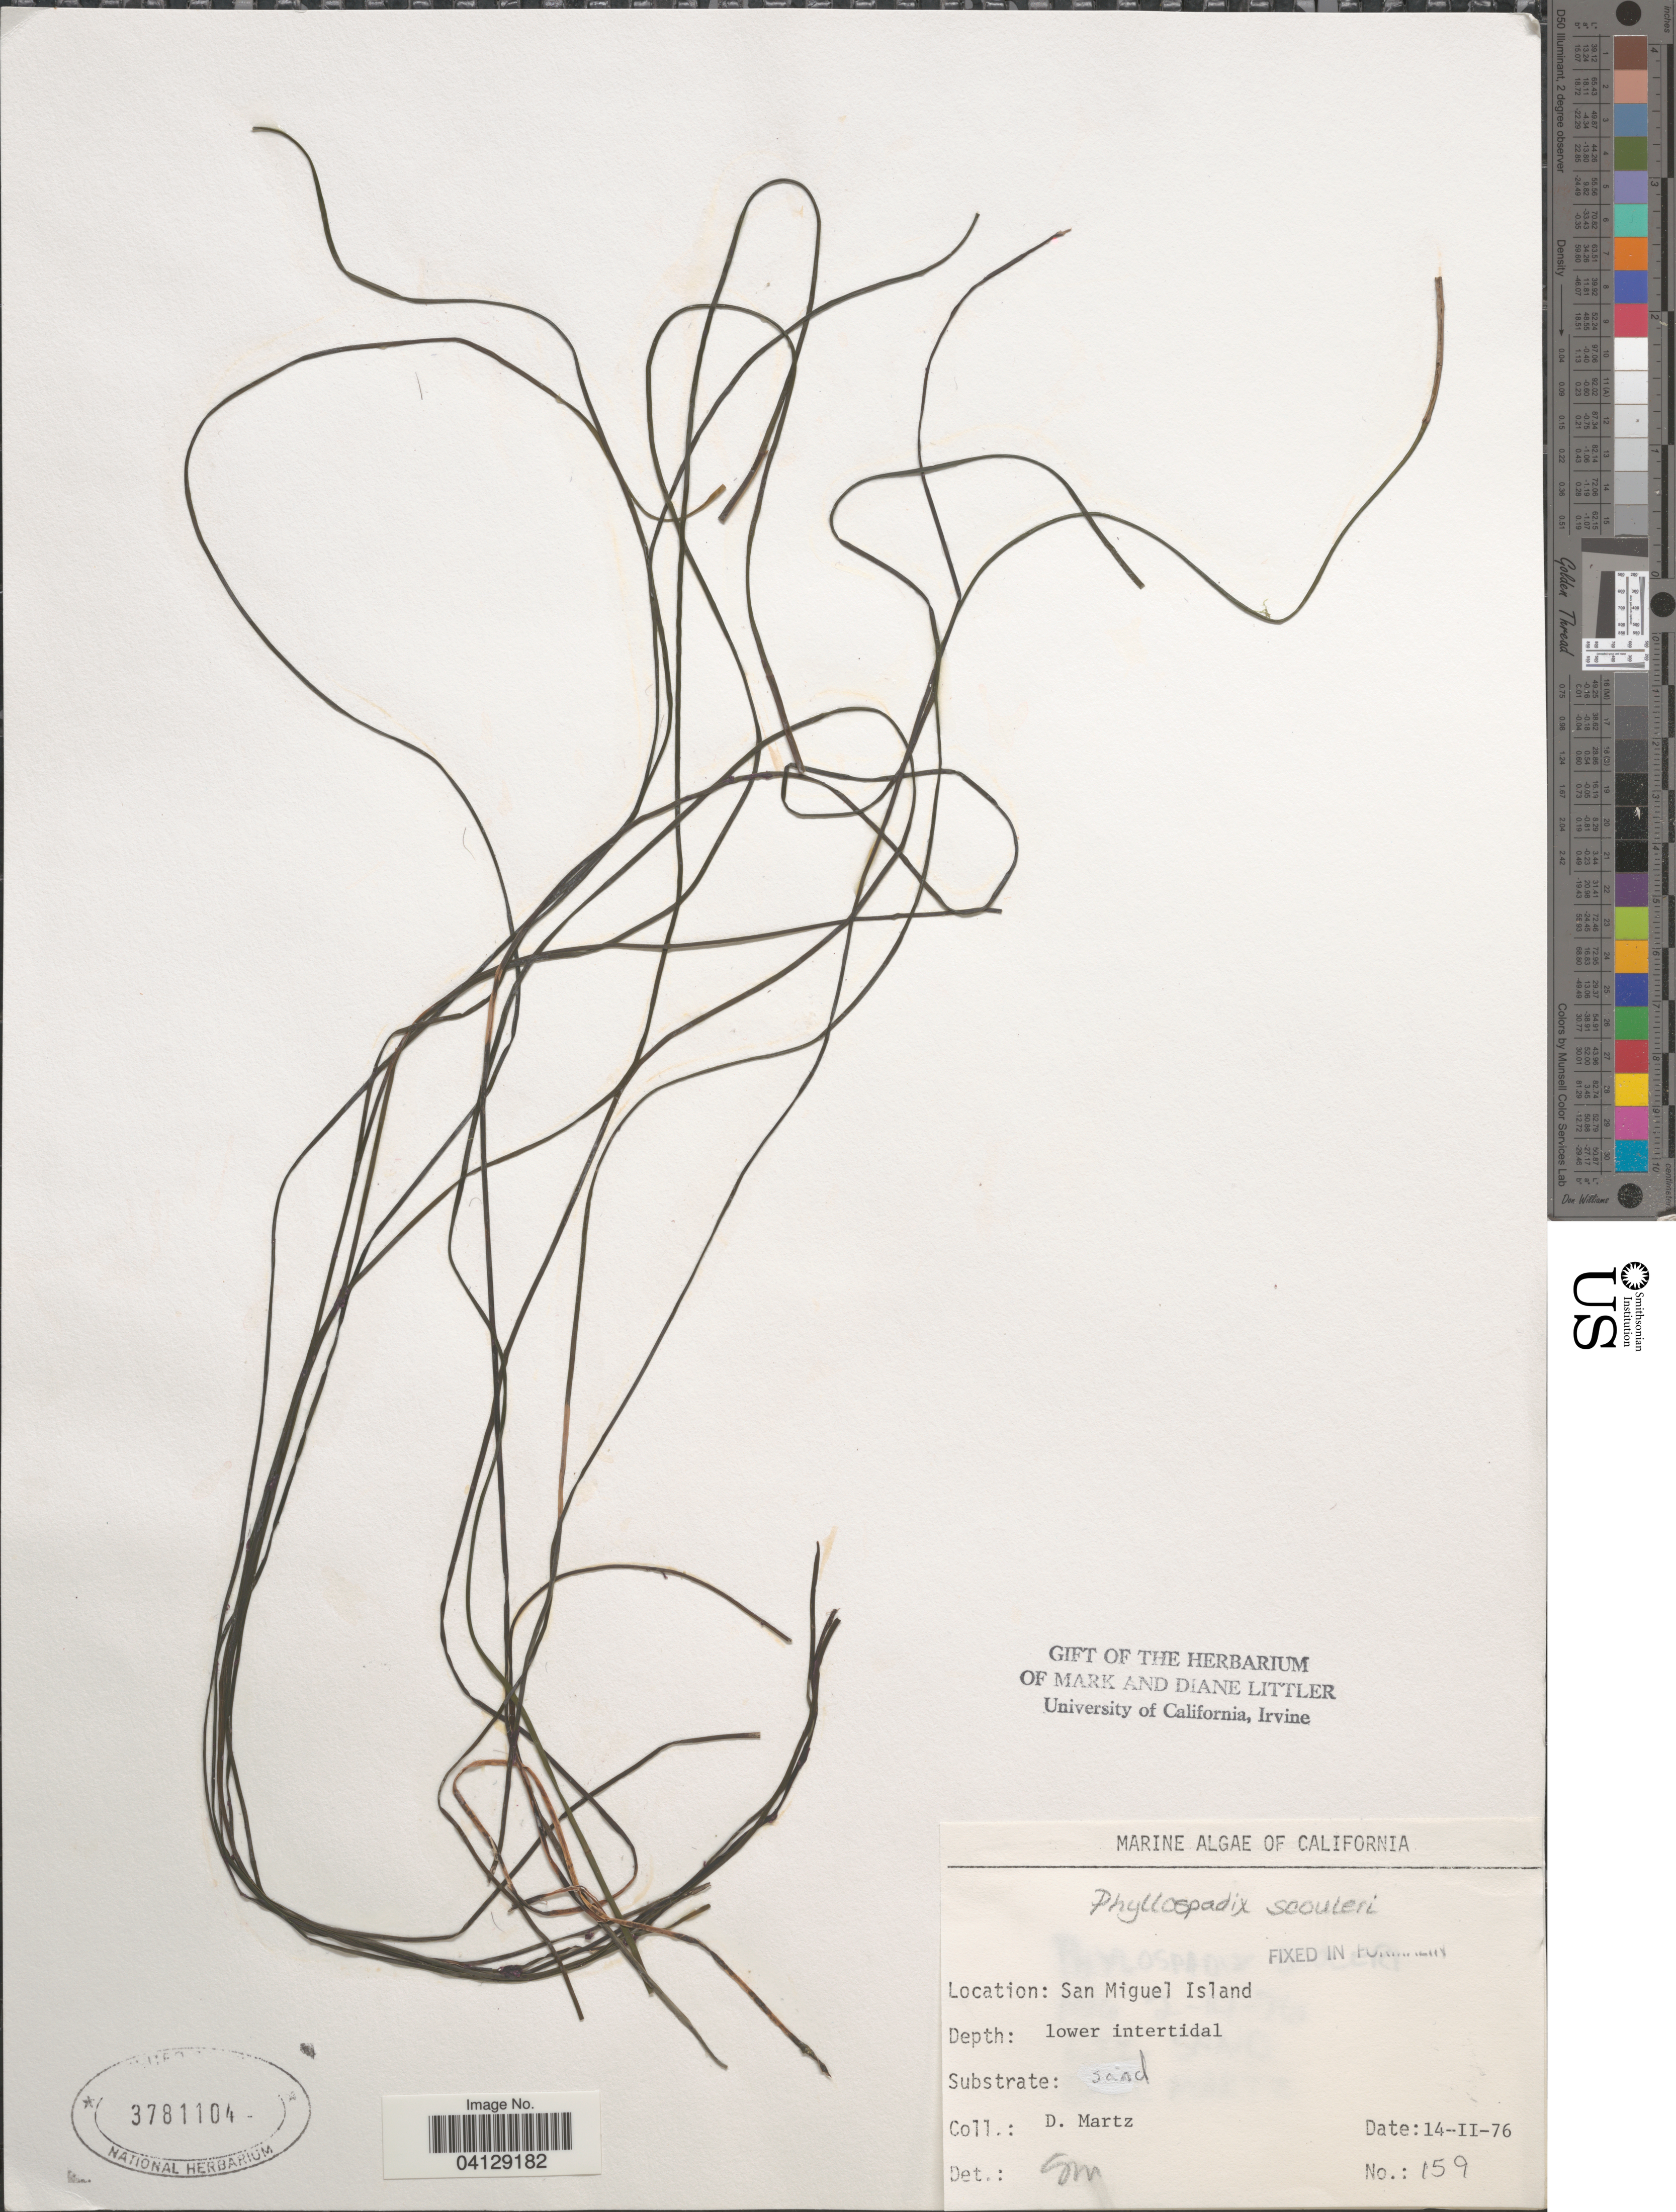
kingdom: Plantae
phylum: Tracheophyta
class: Liliopsida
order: Alismatales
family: Zosteraceae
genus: Phyllospadix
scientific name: Phyllospadix scouleri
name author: Hook.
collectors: D. Martz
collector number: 159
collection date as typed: Transcribed d/m/y: 14/2/76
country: United States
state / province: California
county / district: Santa Barbara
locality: San Miguel Island.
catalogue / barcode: US 3781104